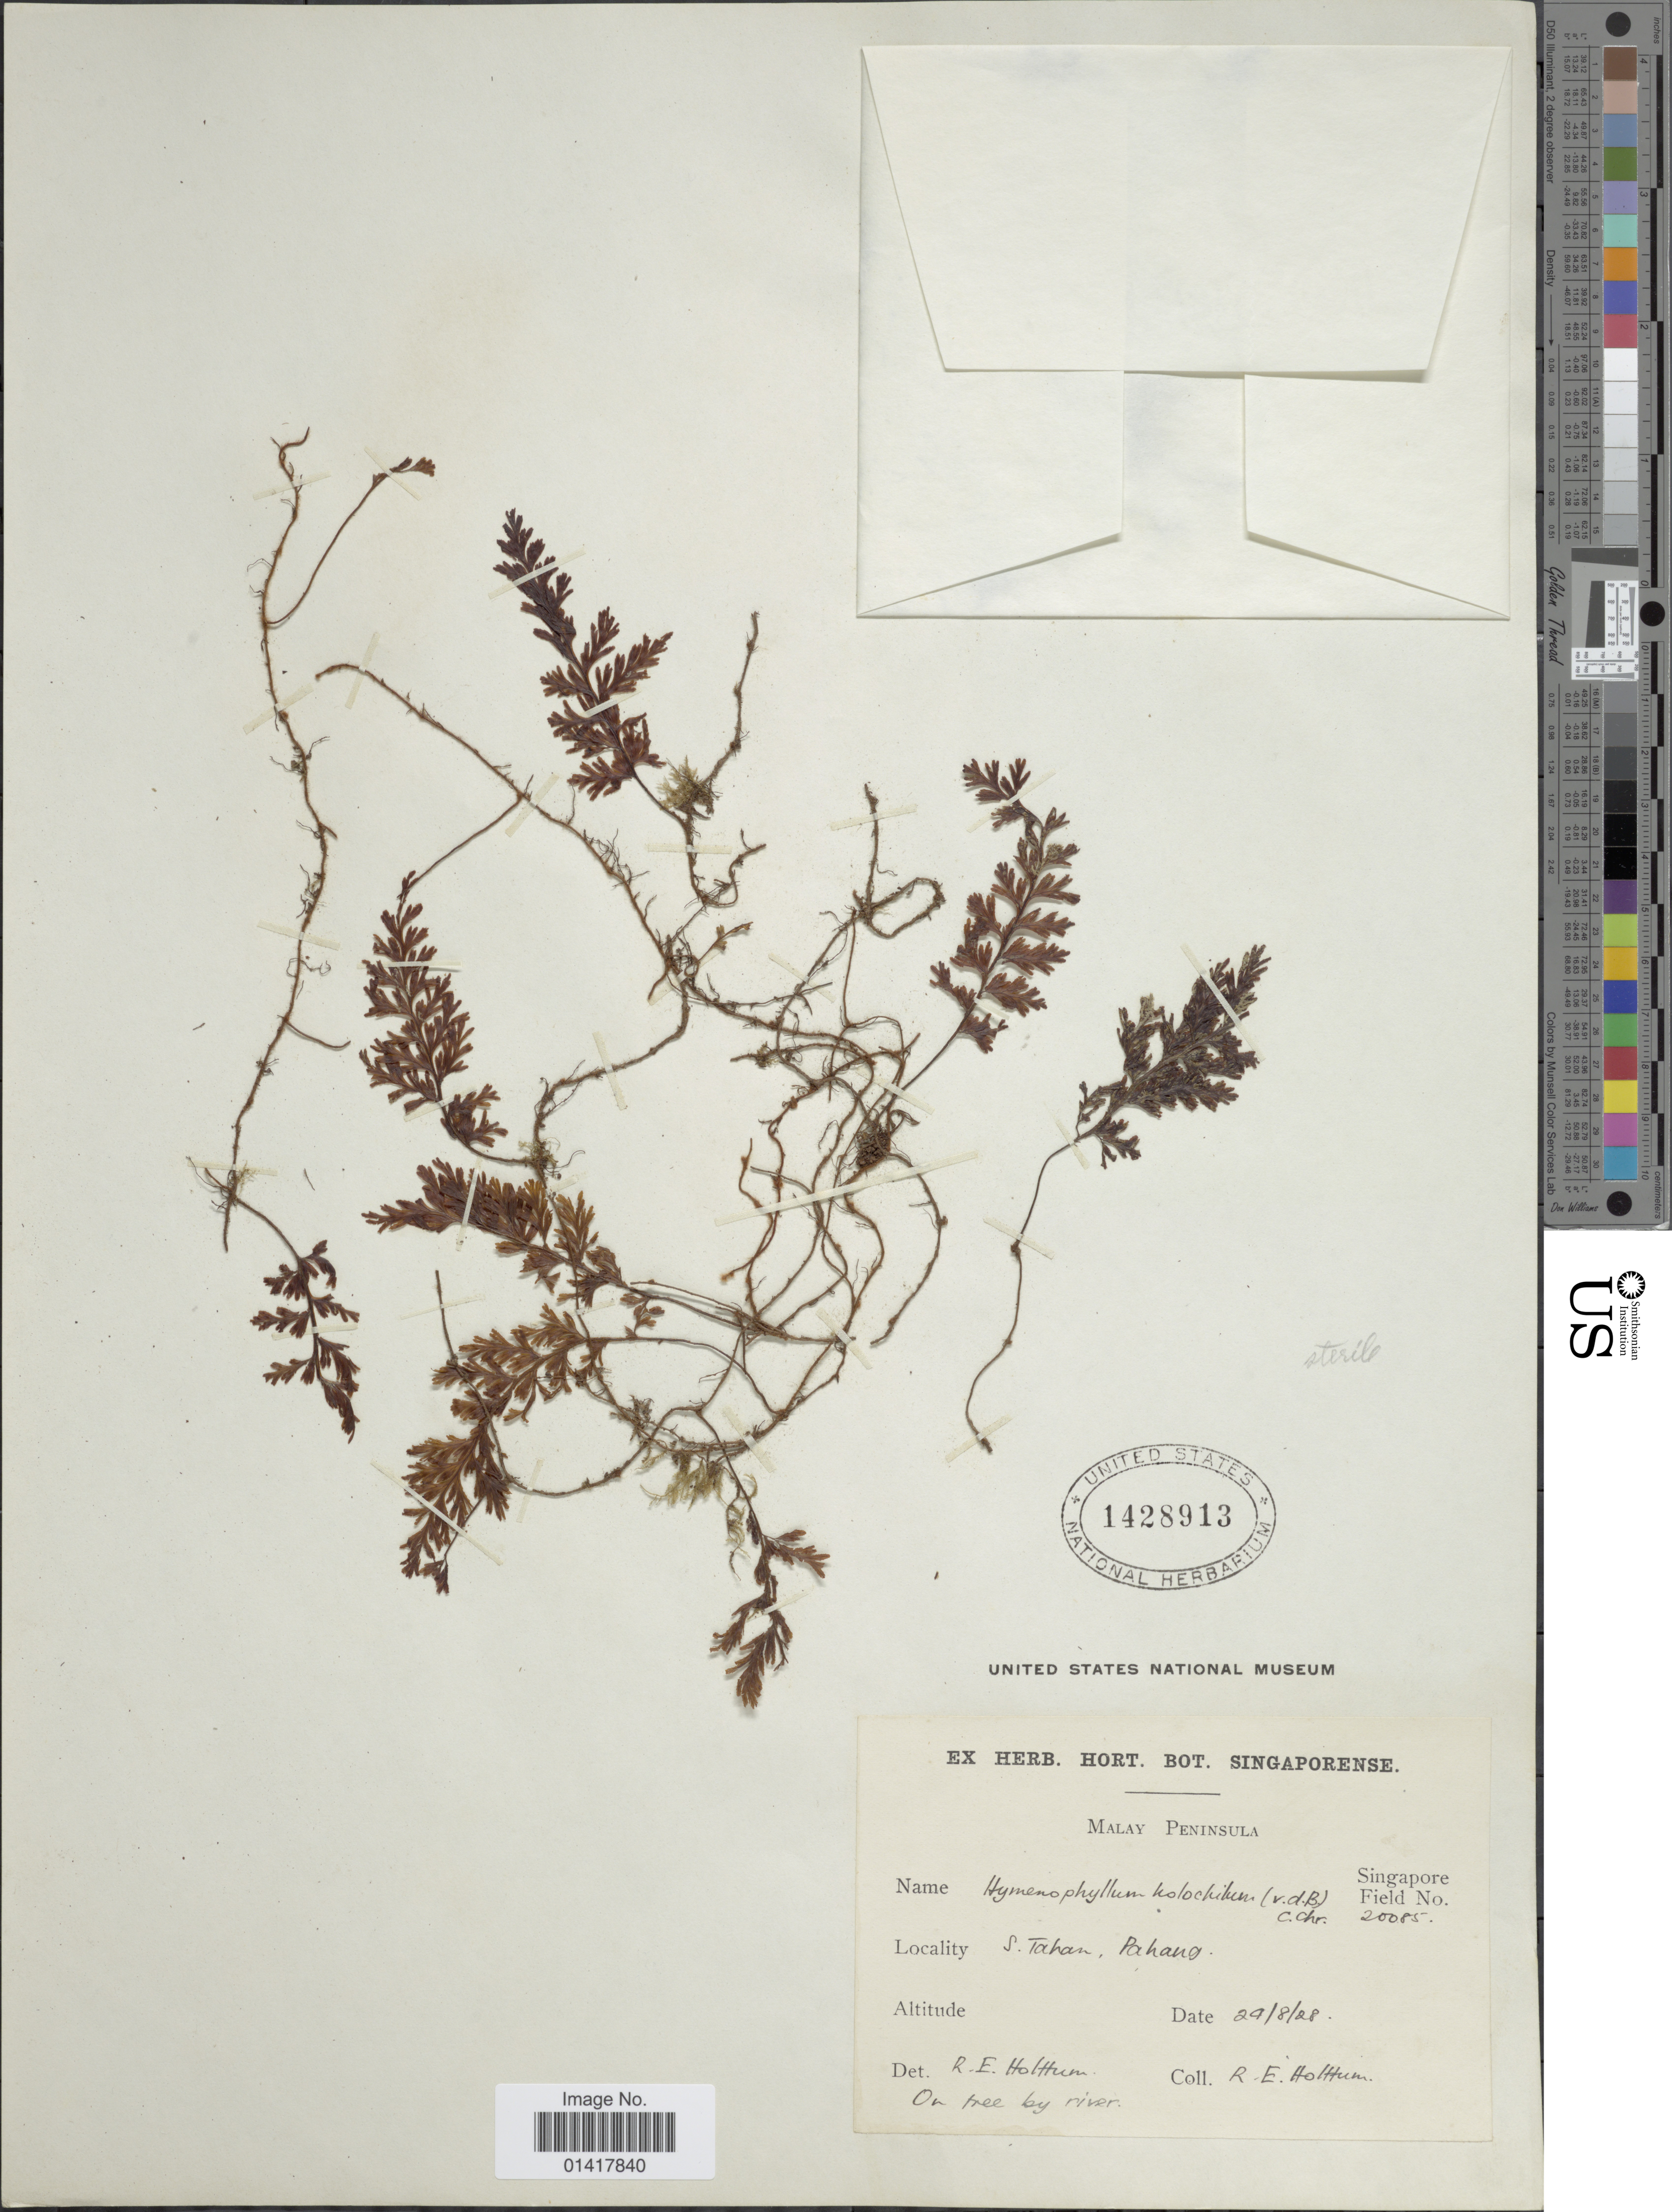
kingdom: Plantae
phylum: Tracheophyta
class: Polypodiopsida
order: Hymenophyllales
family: Hymenophyllaceae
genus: Hymenophyllum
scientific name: Hymenophyllum holochilum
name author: (Bosch) C. Chr.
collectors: R. E. Holttum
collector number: Singapore Field 20085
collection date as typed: Transcribed d/m/y: 29/8/28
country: Malaysia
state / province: Pahang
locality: Malay Peninsula, S. Tahan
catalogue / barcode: US 1428913